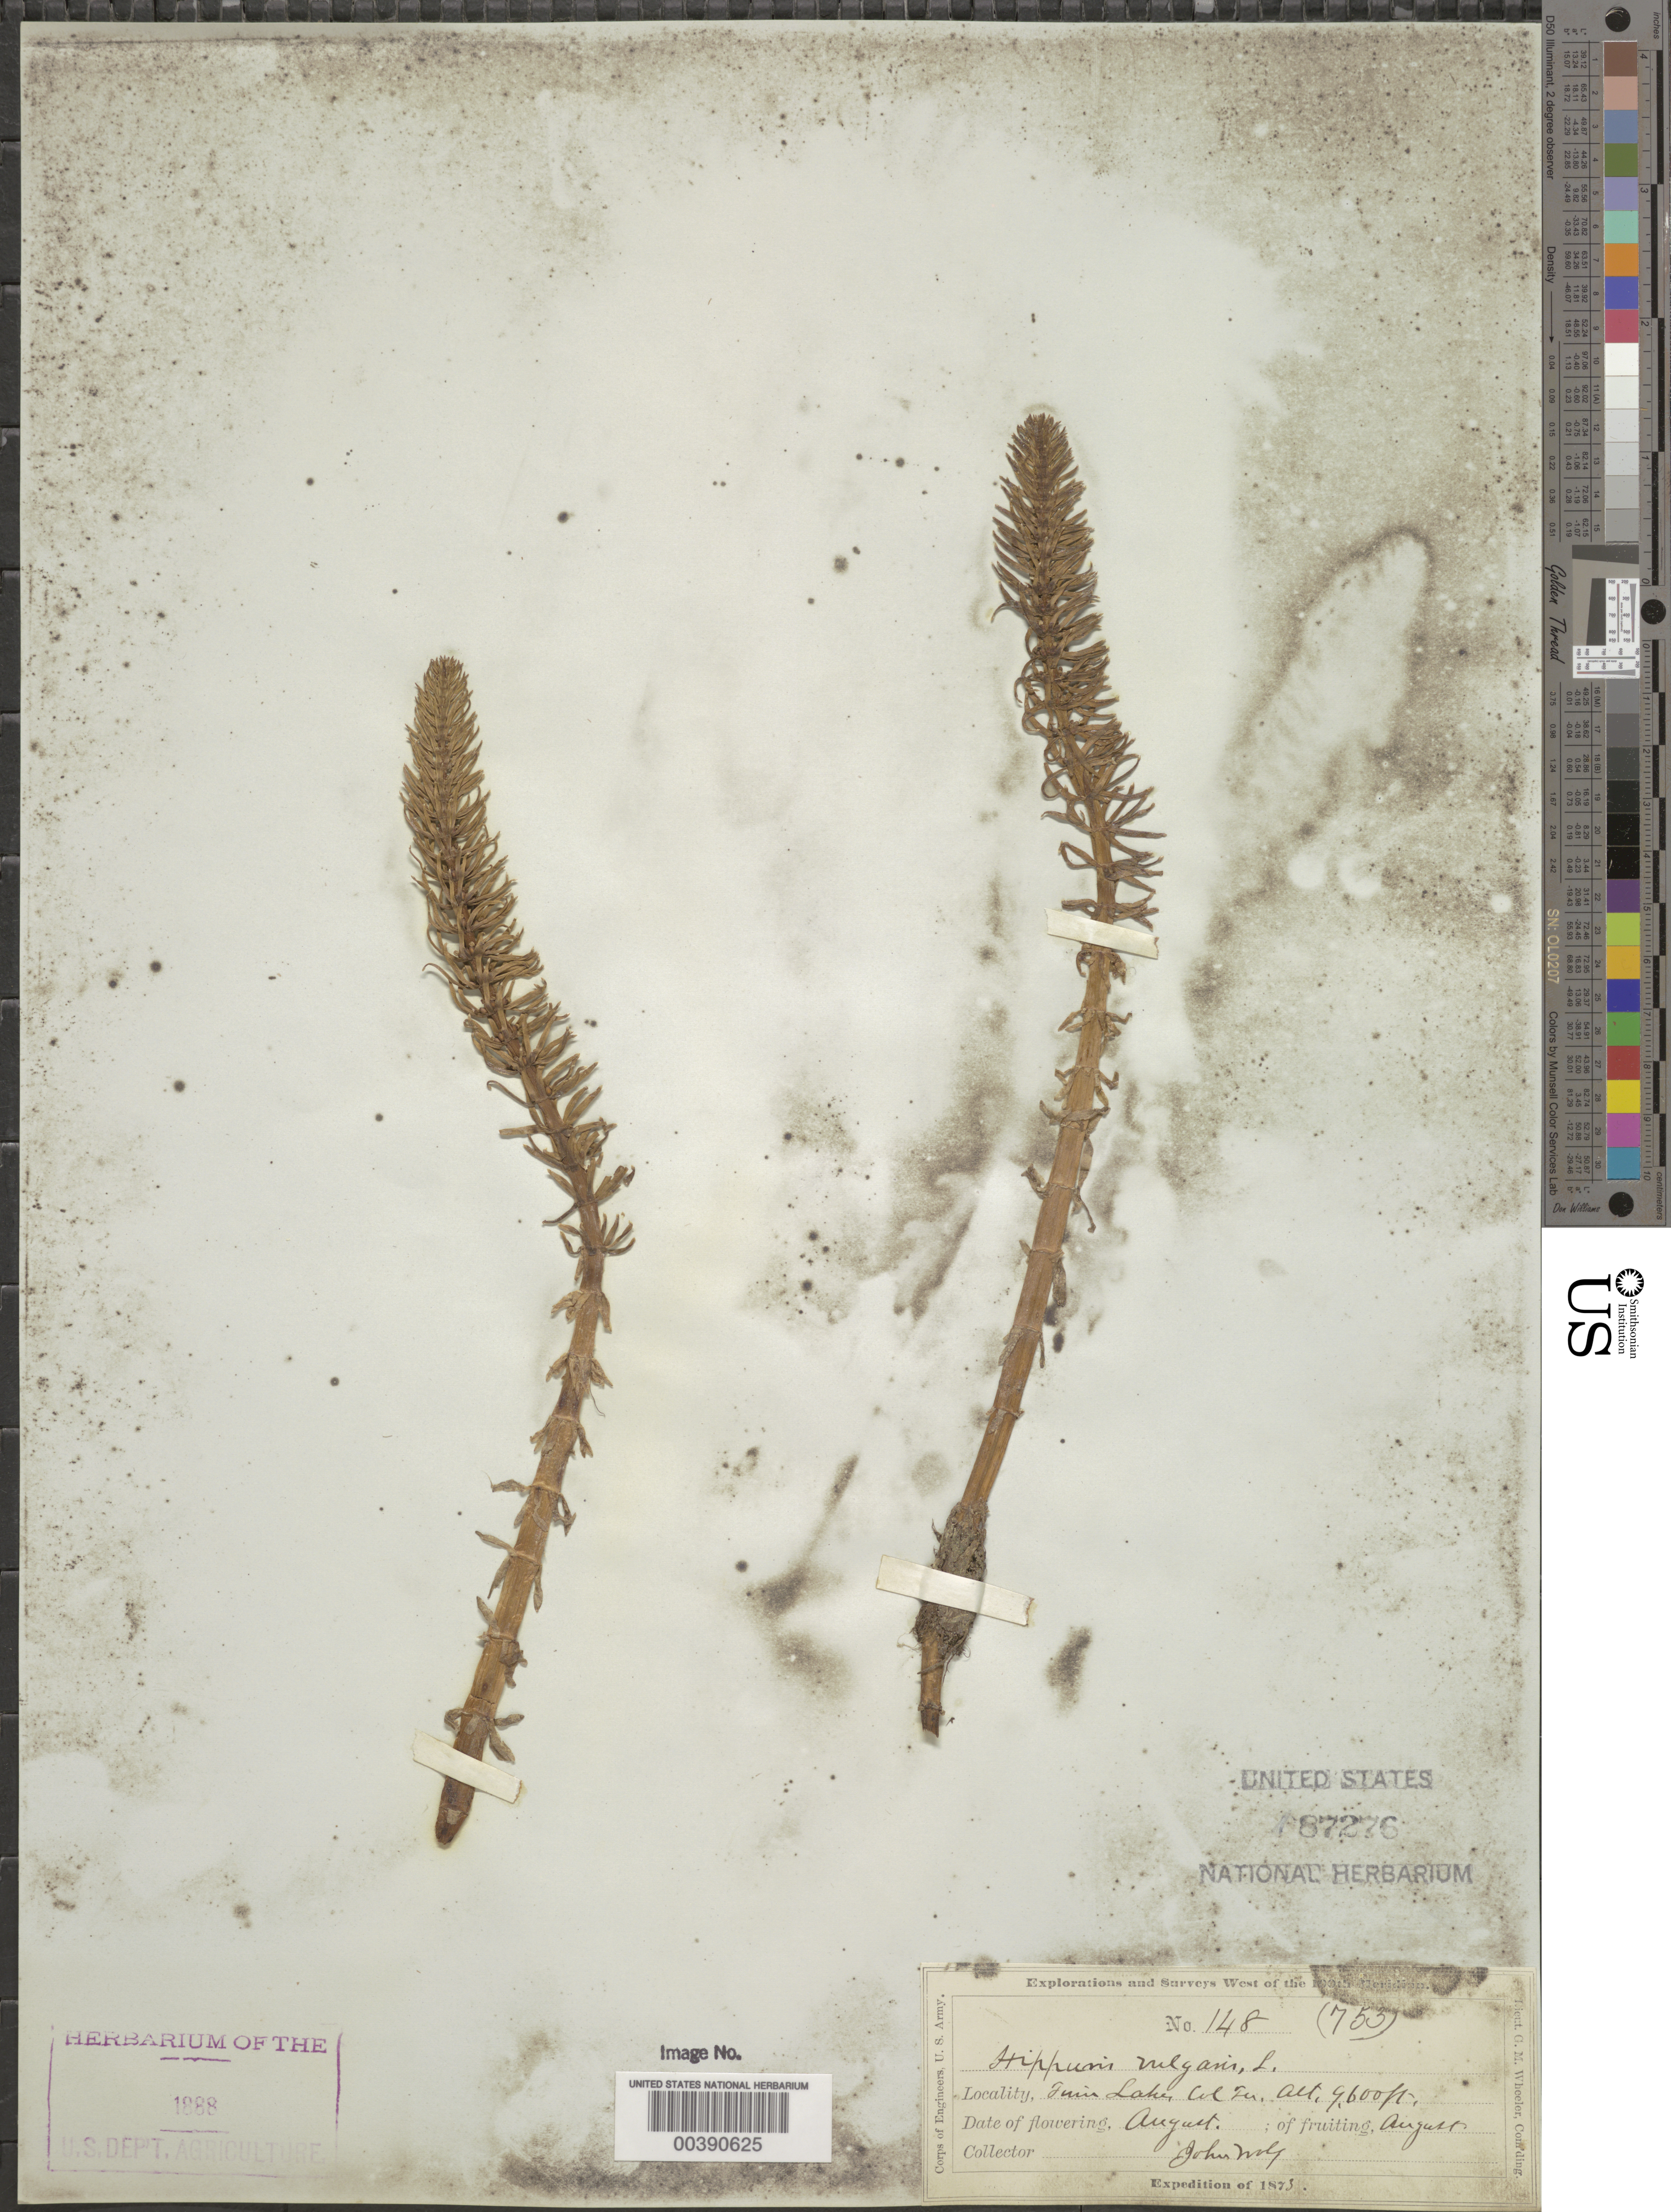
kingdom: Plantae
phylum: Tracheophyta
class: Magnoliopsida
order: Lamiales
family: Plantaginaceae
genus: Hippuris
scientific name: Hippuris vulgaris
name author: L.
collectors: J. Wolf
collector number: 148 (753)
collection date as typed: Aug 1873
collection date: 1873-08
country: United States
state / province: Colorado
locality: Colorado territory, twin lakes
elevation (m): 9600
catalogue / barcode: US 87276